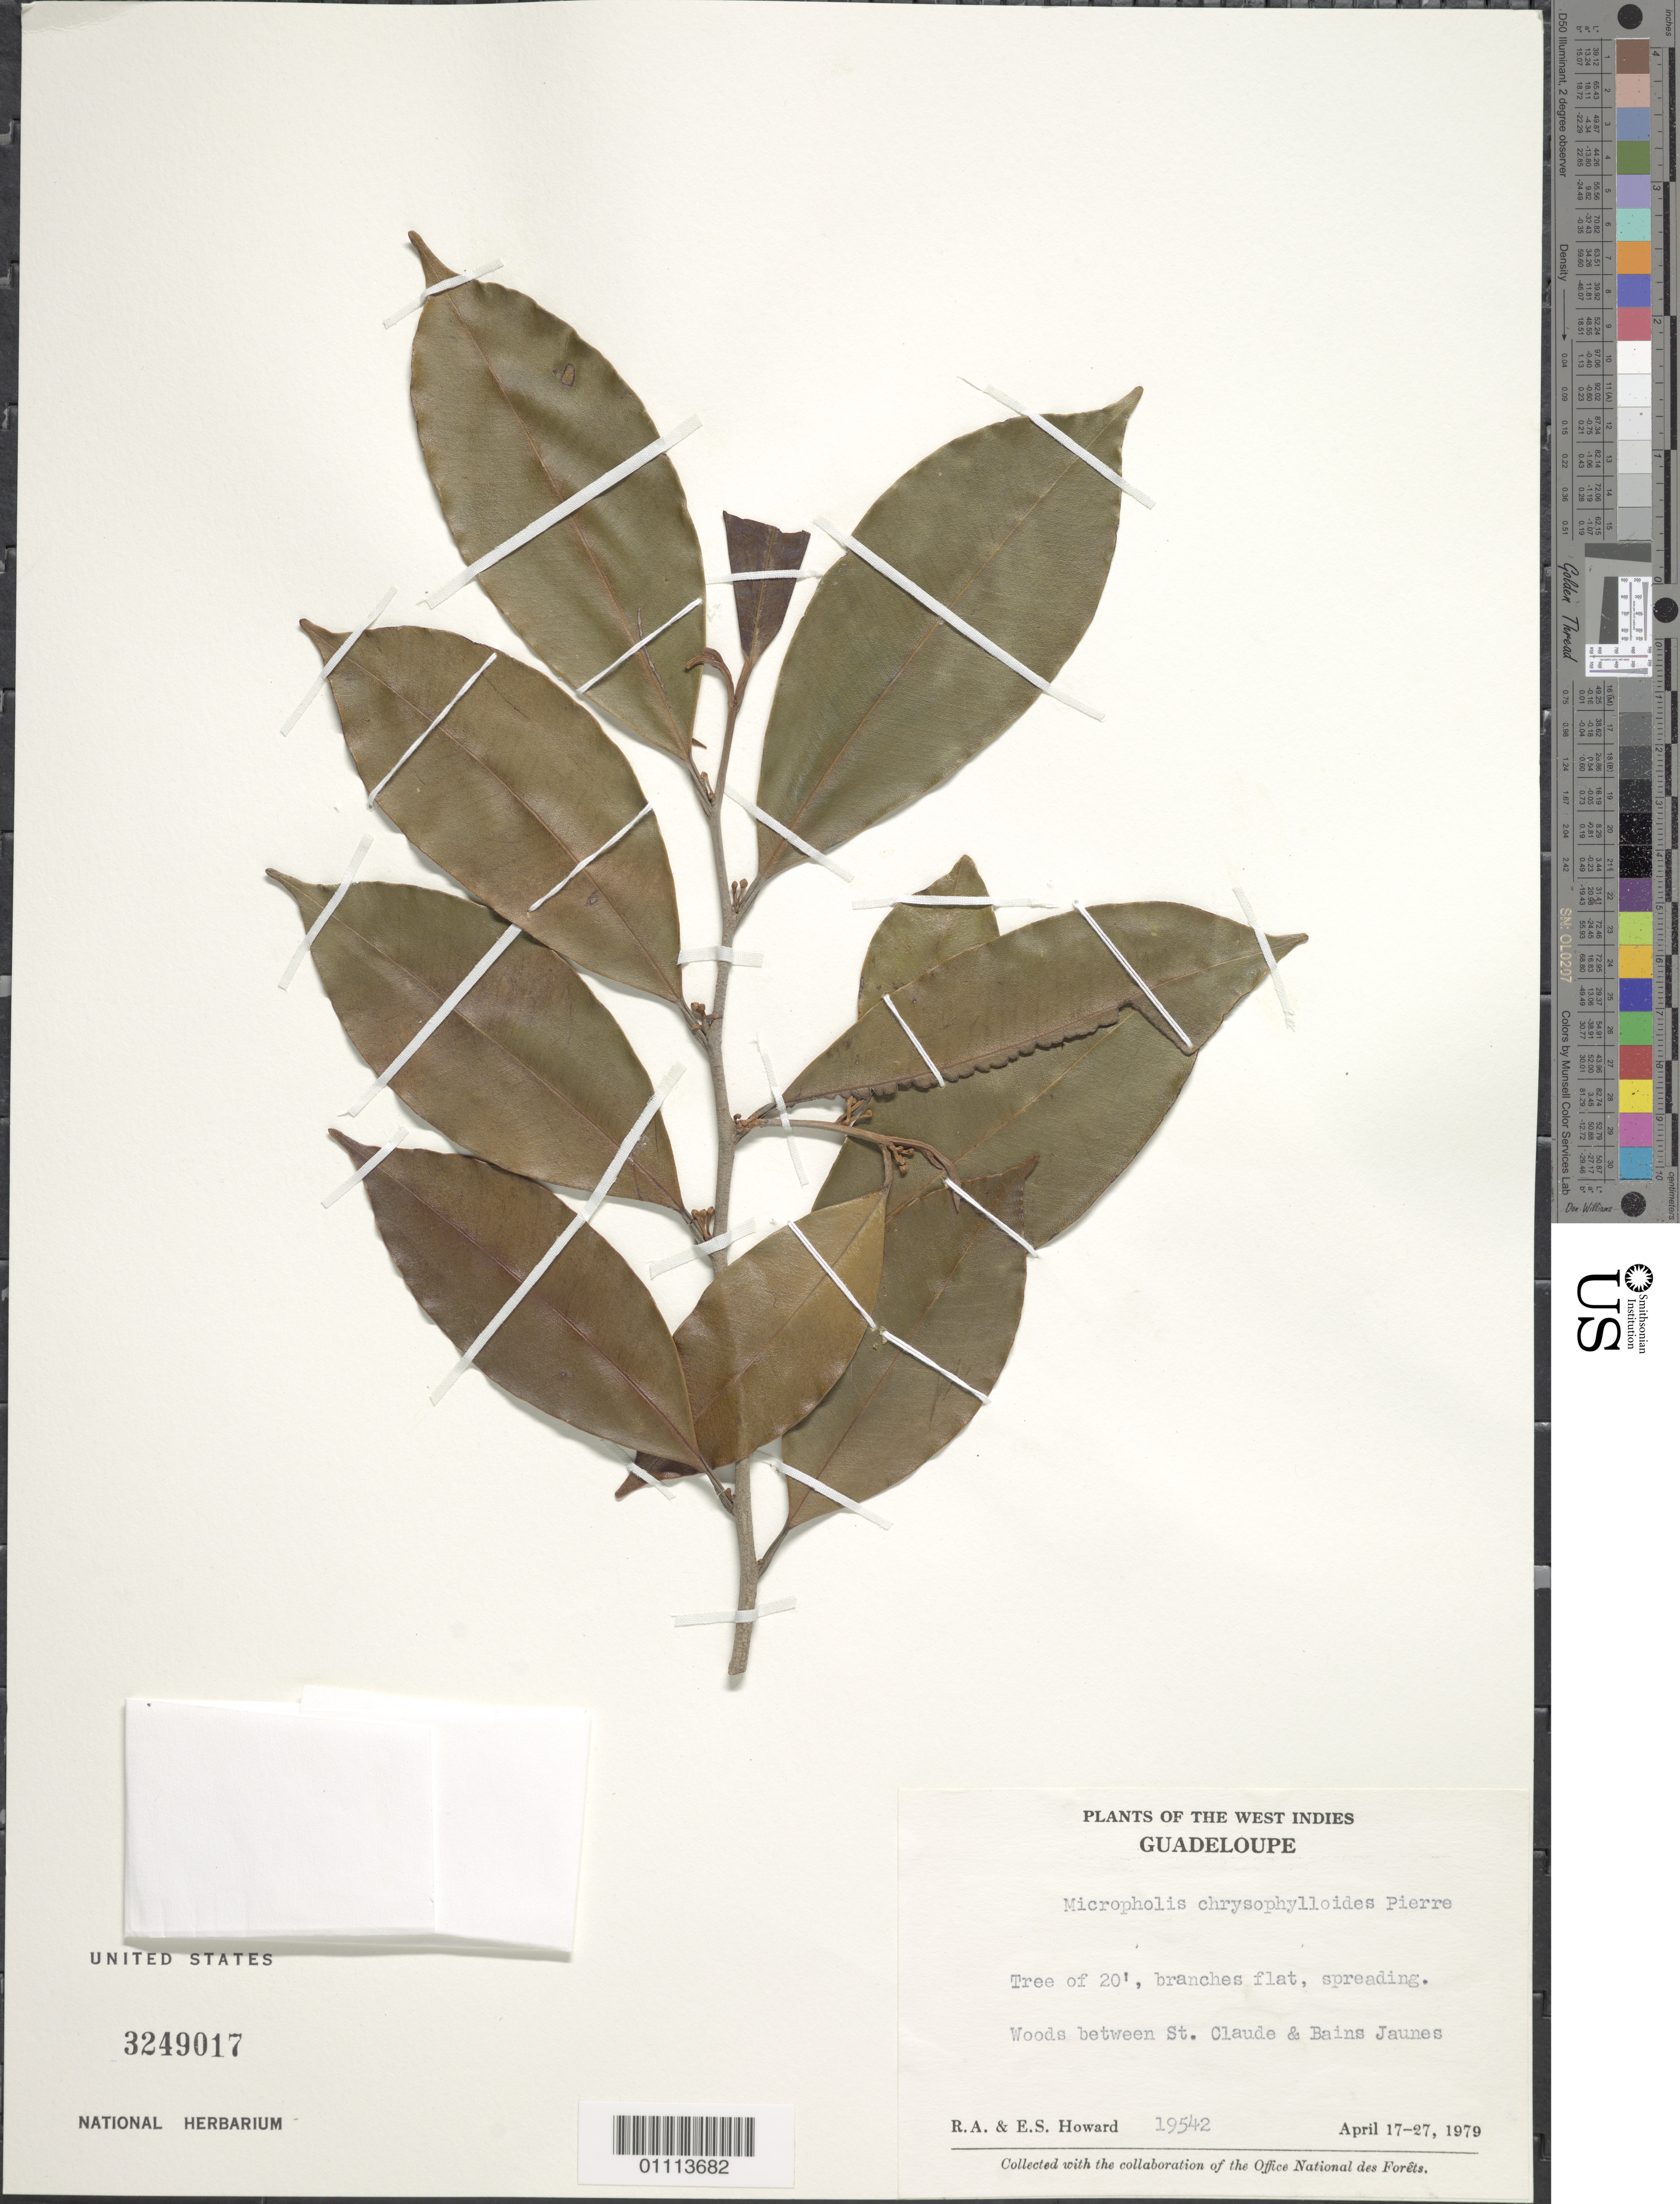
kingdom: Plantae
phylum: Tracheophyta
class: Magnoliopsida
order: Ericales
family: Sapotaceae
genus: Micropholis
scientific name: Micropholis guyanensis subsp. guyanensis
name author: (A. DC.) Pierre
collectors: R. A. Howard & E. S. Howard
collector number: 19542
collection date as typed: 17 Apr 1979 to 27 Apr 1979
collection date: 1979-04-17/1979-04-27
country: Guadeloupe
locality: Between St. Claude and Bains Juanes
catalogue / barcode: US 3249017